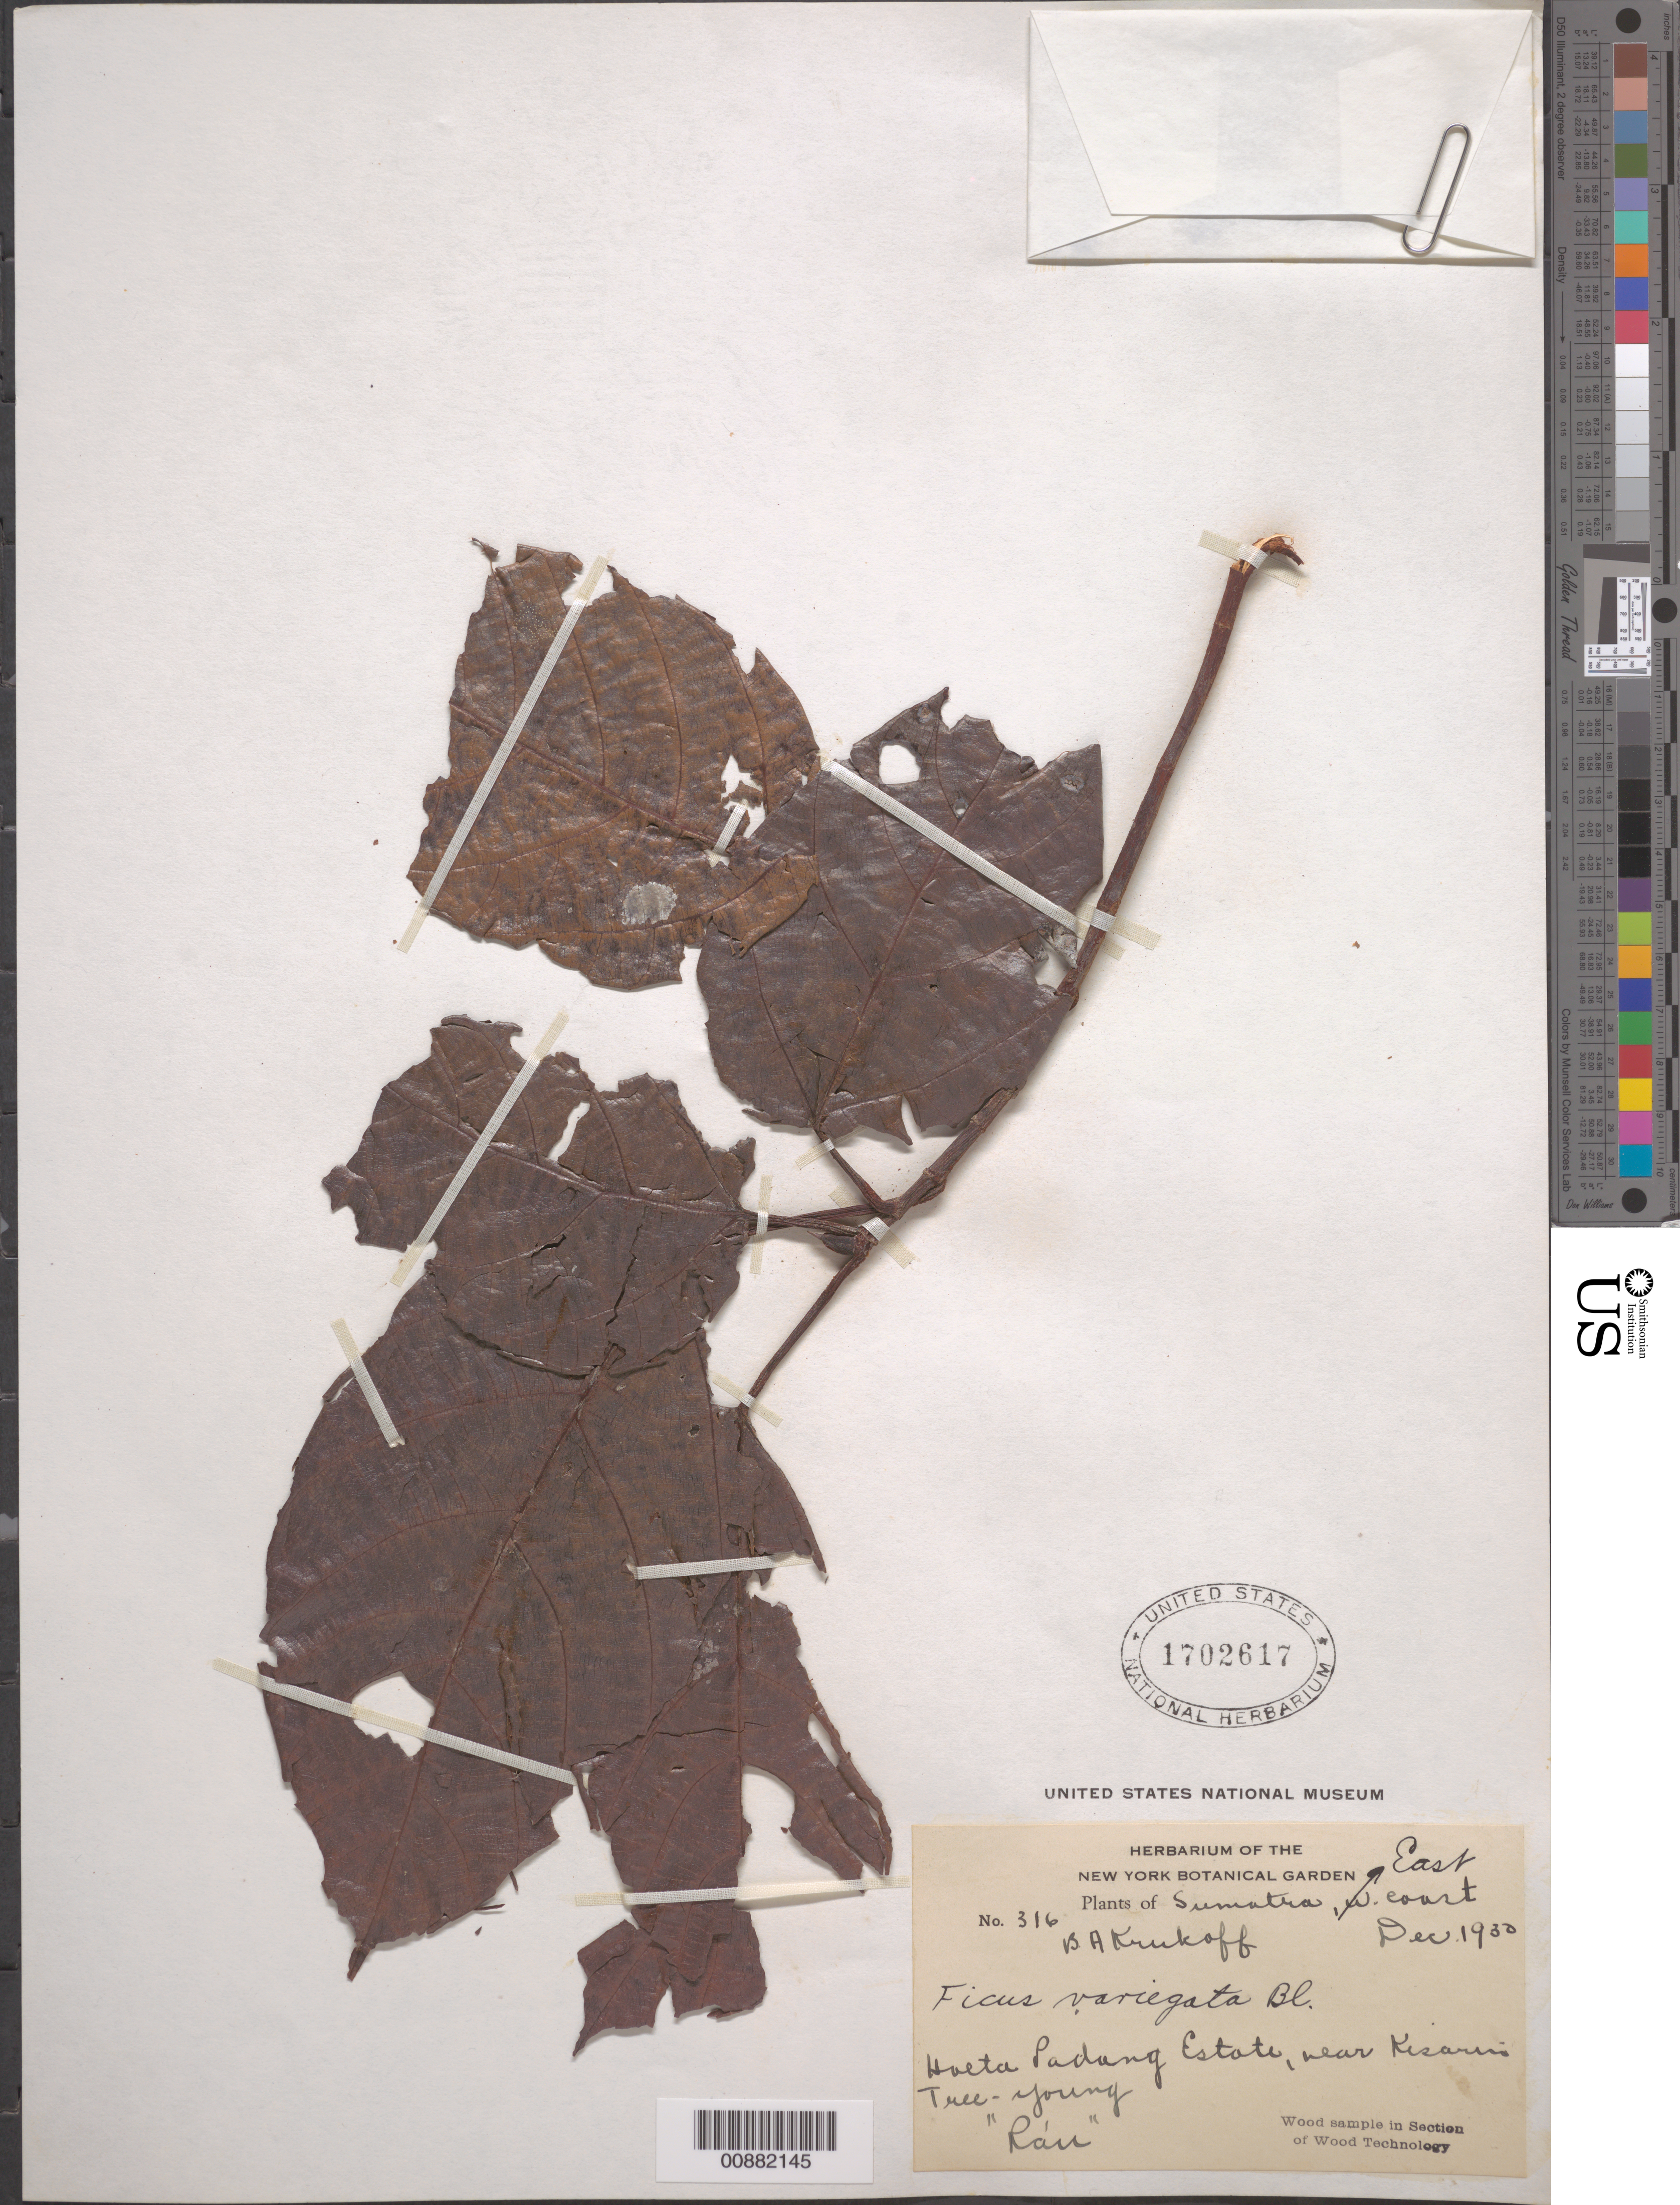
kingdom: Plantae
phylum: Tracheophyta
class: Magnoliopsida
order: Rosales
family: Moraceae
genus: Ficus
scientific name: Ficus variegata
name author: Blume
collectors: B. A. Krukoff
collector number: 316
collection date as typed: Dec 1930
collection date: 1930-12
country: Indonesia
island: Sumatra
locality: Hoeta Pandang Estate, near Kisarius.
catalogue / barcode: US 1702617